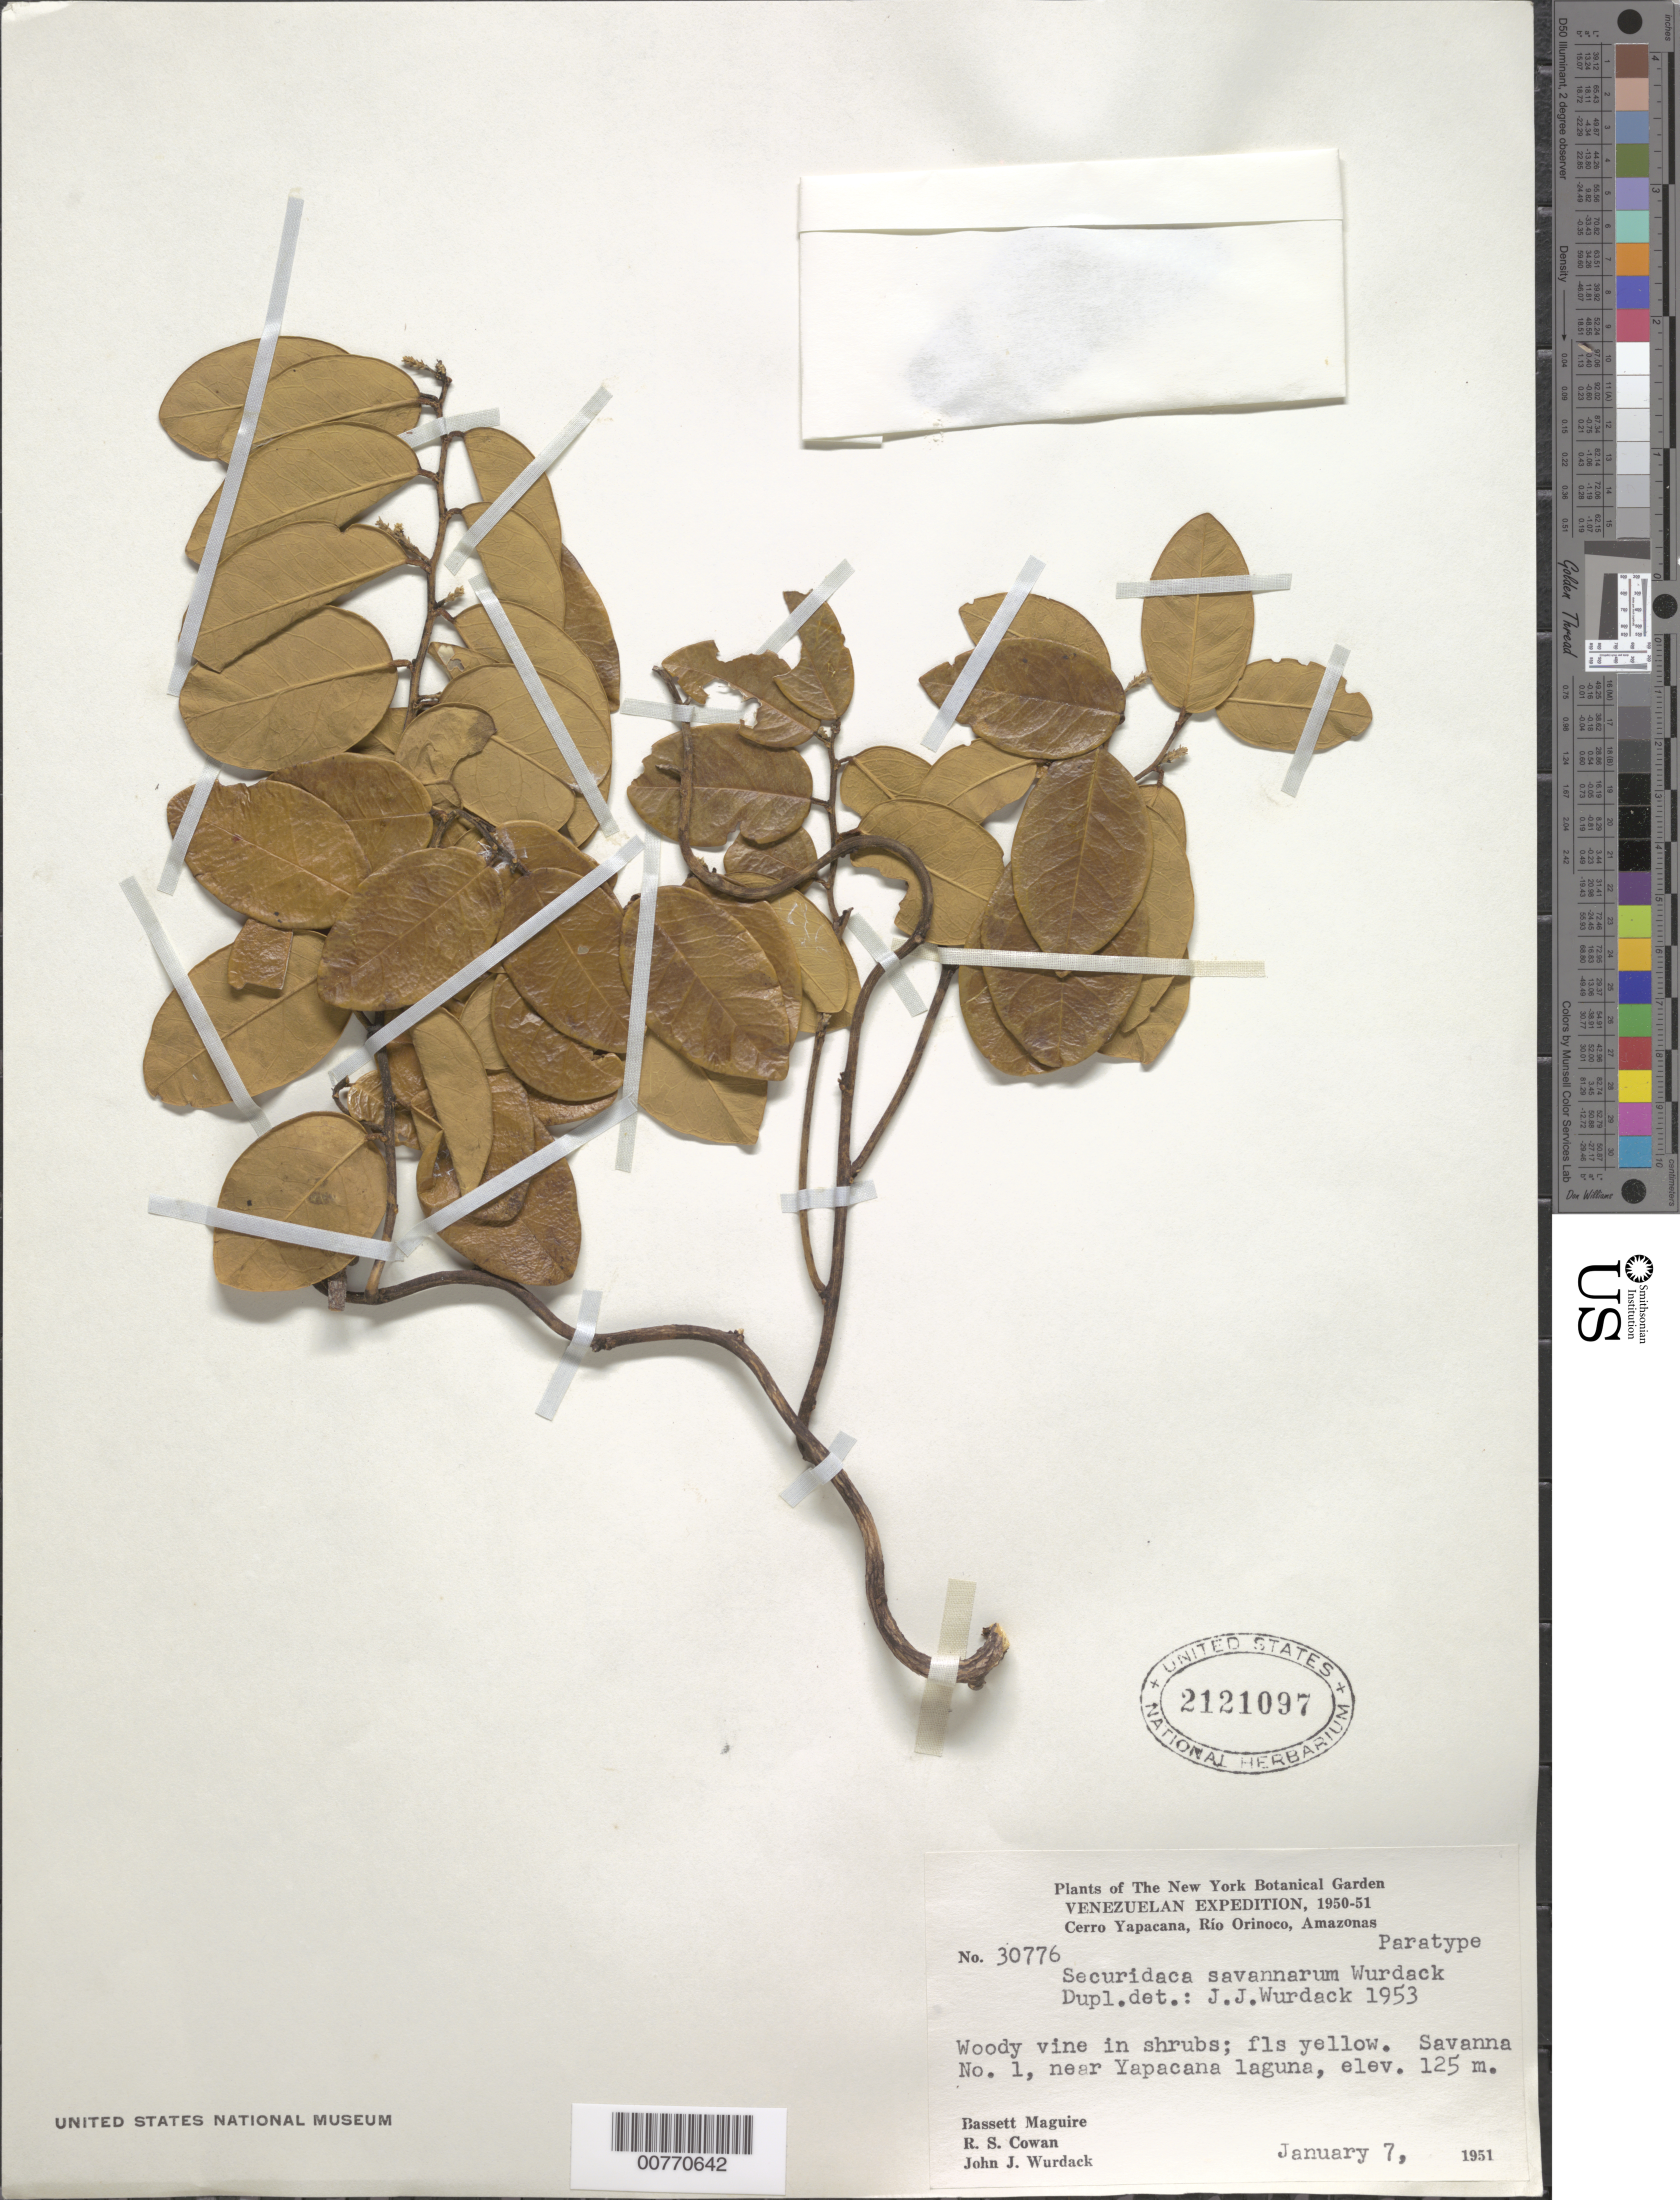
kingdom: Plantae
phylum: Tracheophyta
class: Magnoliopsida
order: Fabales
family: Polygalaceae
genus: Securidaca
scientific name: Securidaca savannarum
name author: Wurdack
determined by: Wurdack, John J., (US), US (UNITED STATES)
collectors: B. Maguire, R. S. Cowan & J. J. Wurdack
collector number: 30776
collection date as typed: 7-Jan-51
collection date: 1951-01-07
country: Venezuela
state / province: Amazonas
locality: Cerro Yapacána, Río Orinoco, Savanna No. I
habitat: In shrubs, near pond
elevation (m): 125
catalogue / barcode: US 2121097